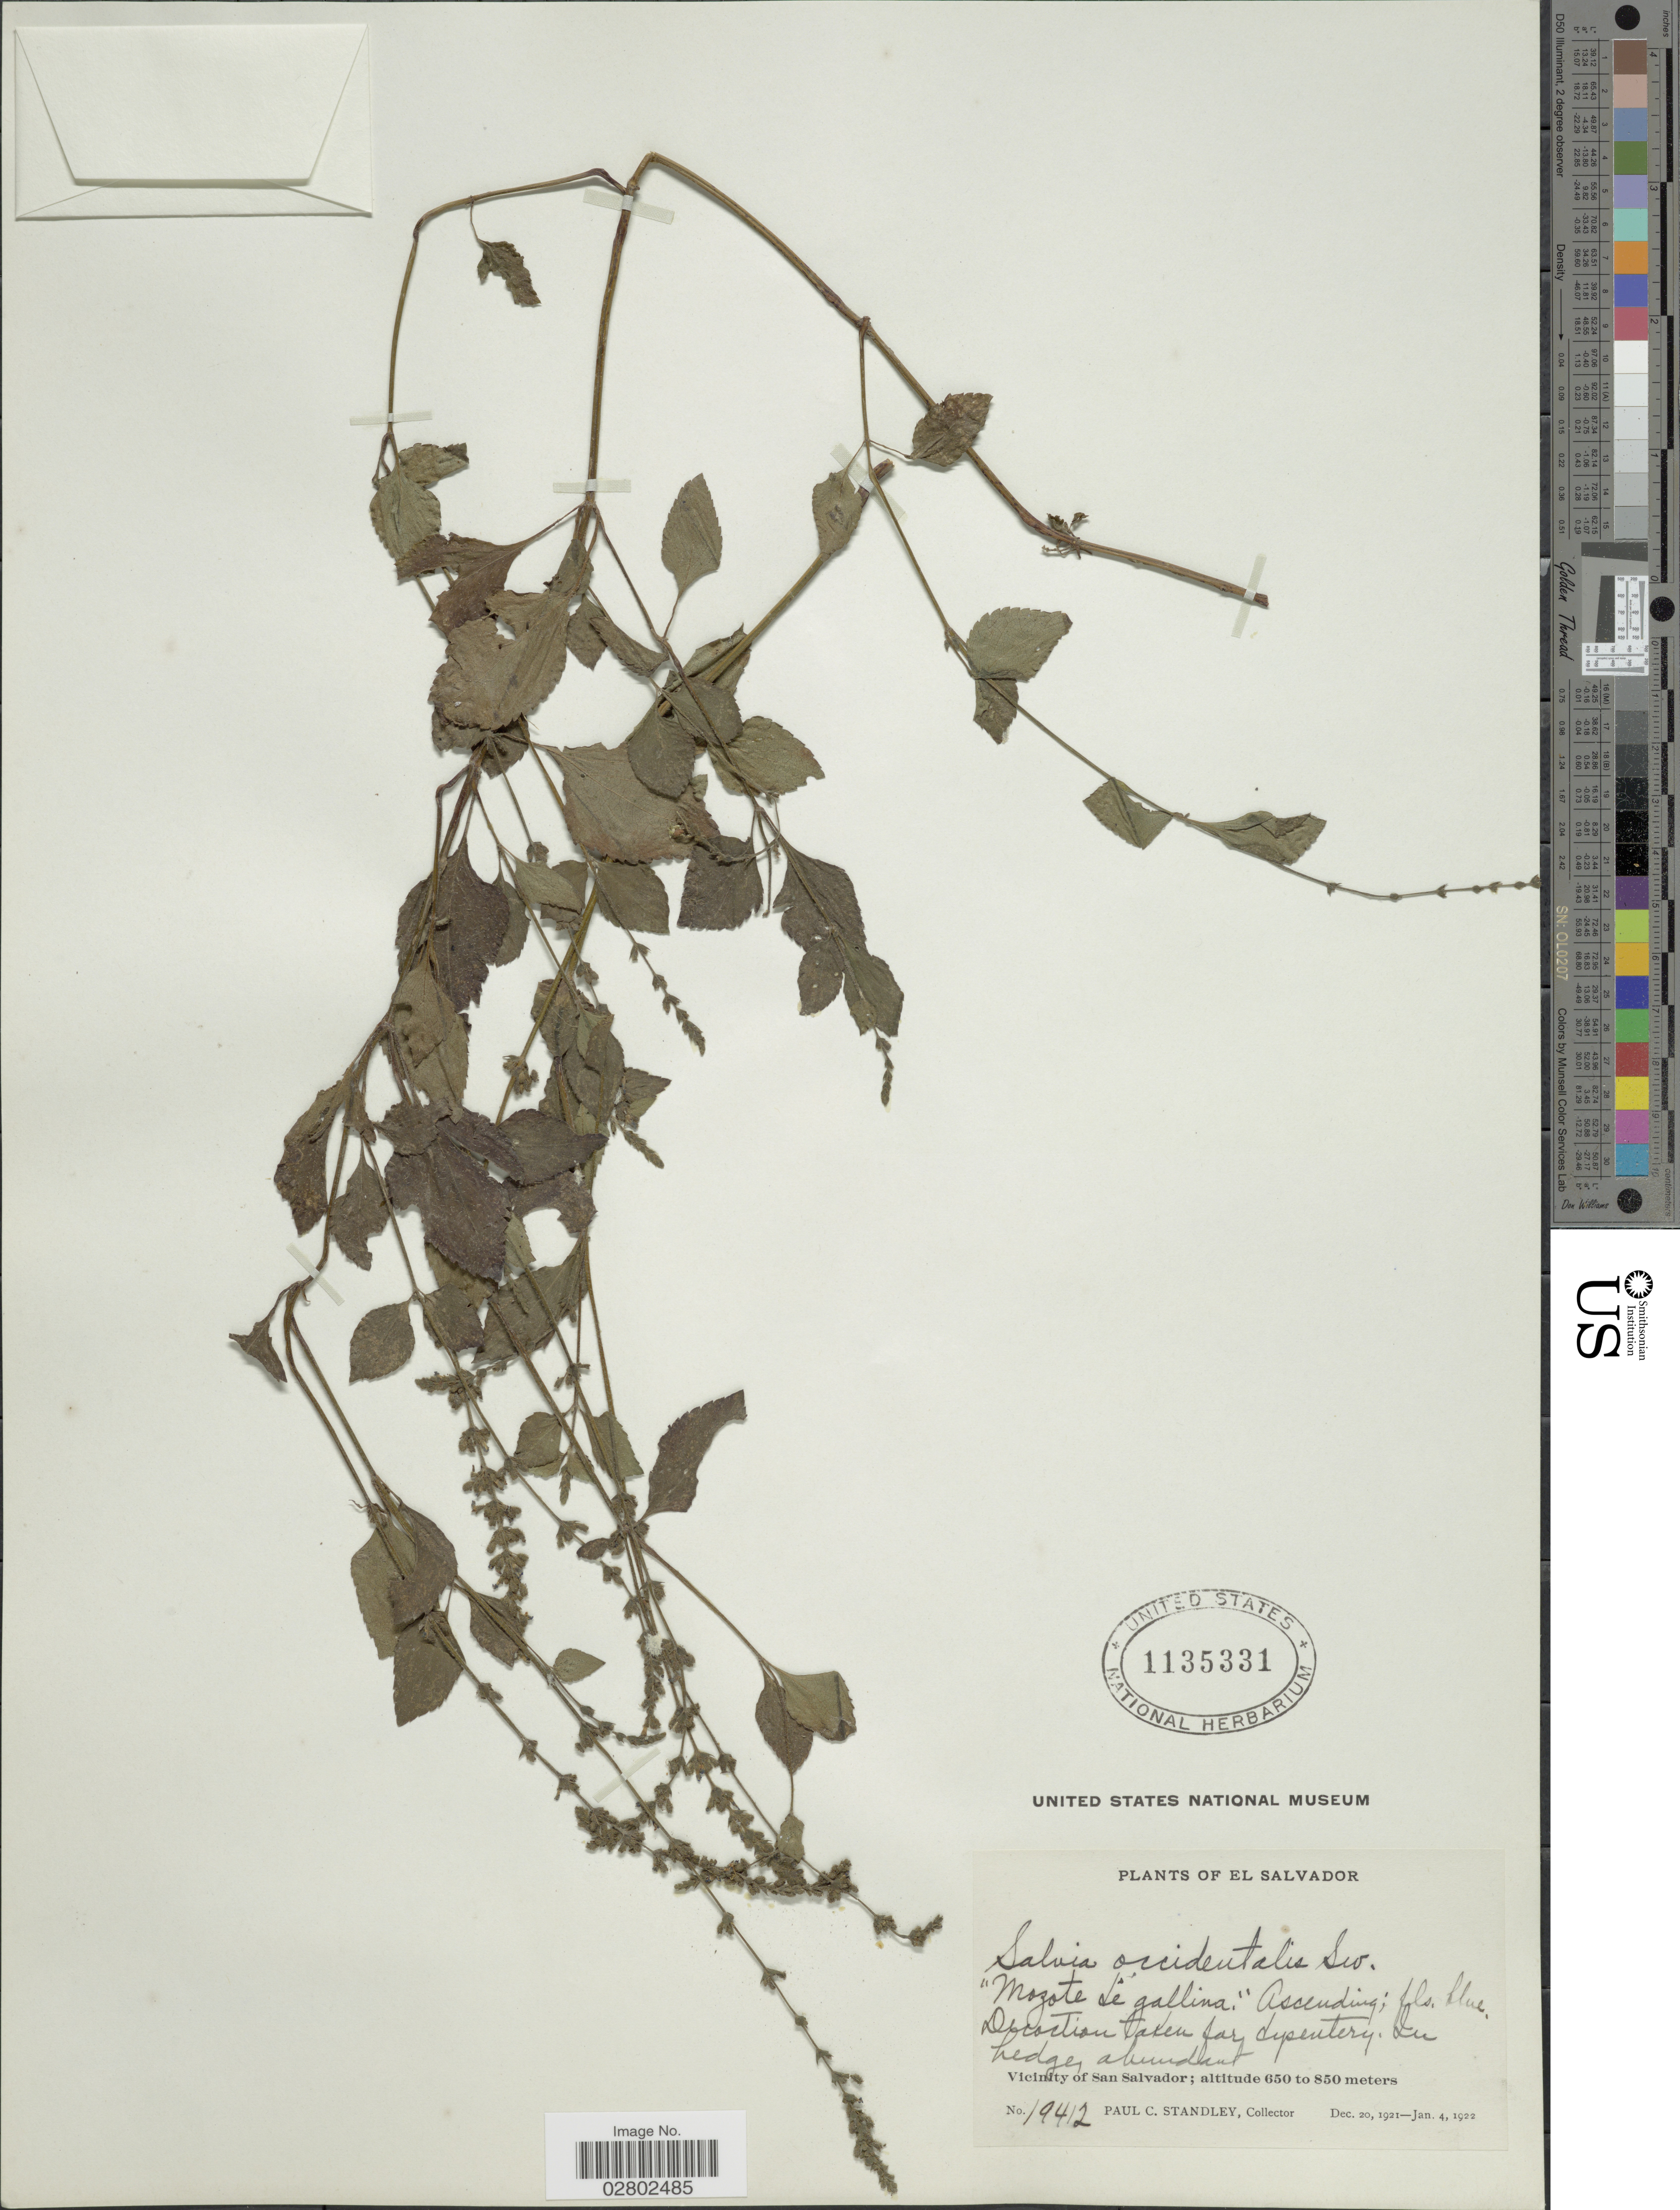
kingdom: Plantae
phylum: Tracheophyta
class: Magnoliopsida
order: Lamiales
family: Lamiaceae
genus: Salvia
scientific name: Salvia occidentalis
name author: Sw.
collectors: P. C. Standley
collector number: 19412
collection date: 1921-12-20/1922-01-04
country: El Salvador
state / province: San Salvador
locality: Vicinity of San Salvador.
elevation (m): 650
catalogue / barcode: US 1135331